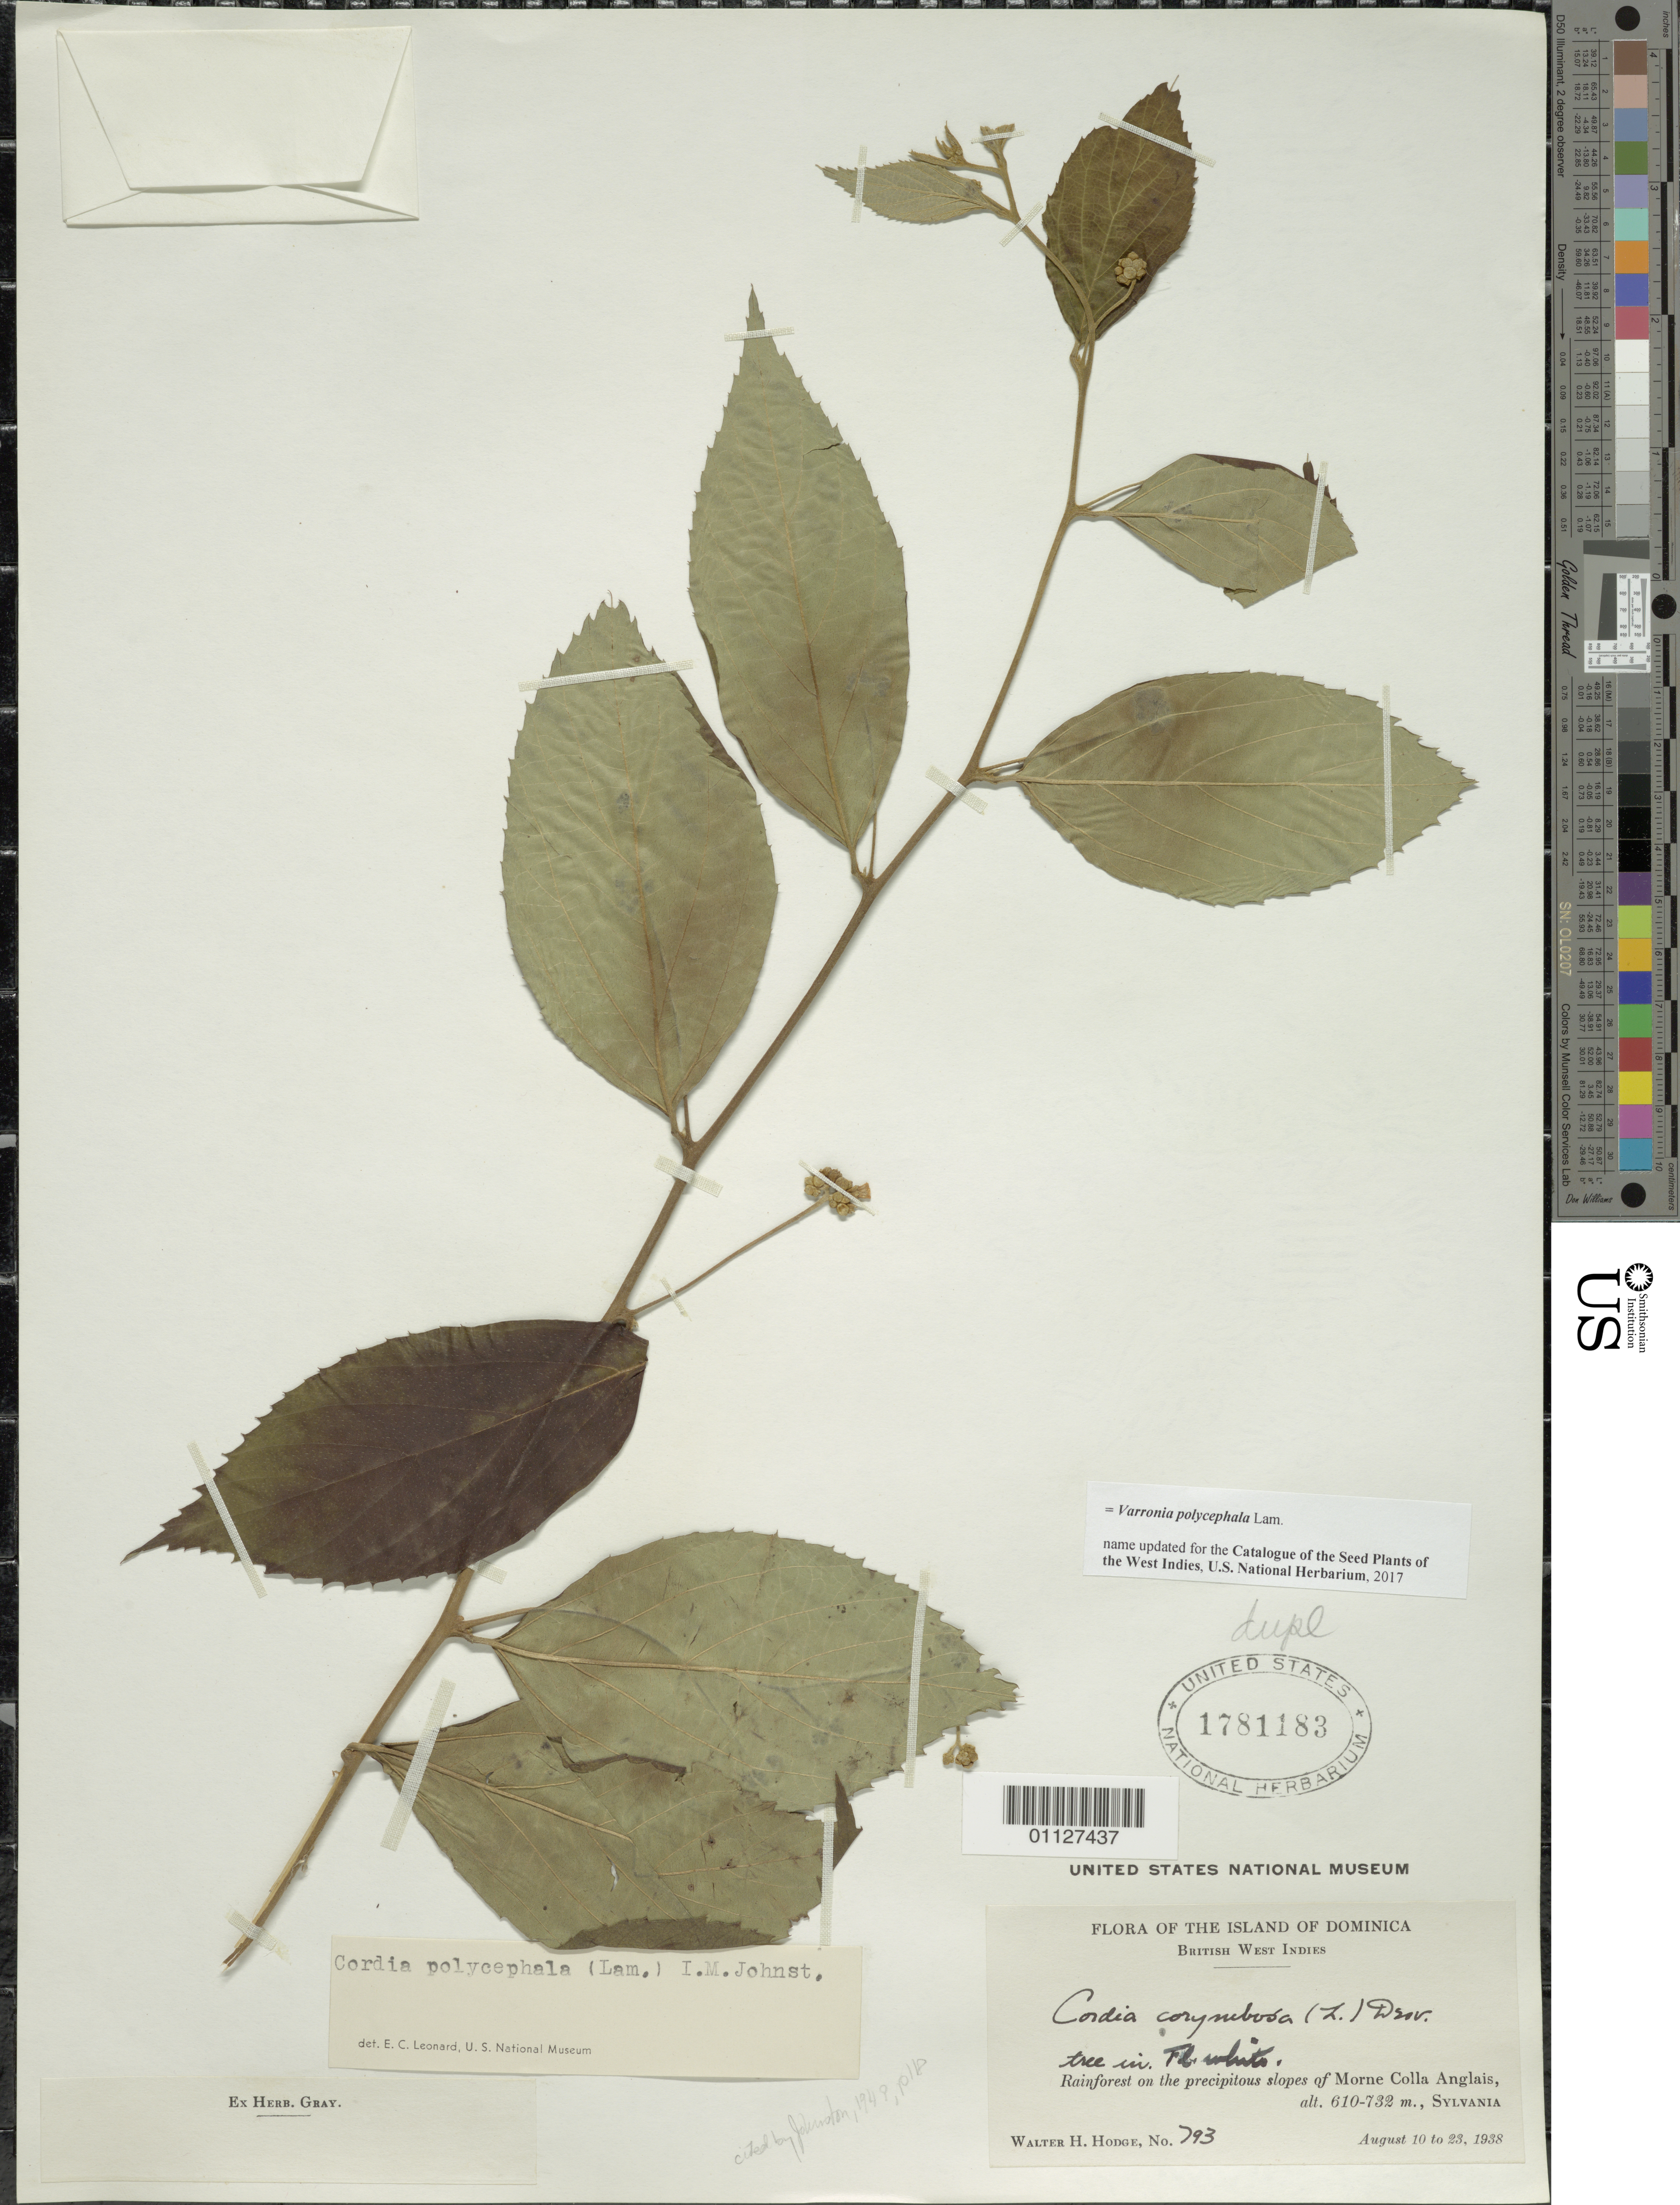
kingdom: Plantae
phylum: Tracheophyta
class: Magnoliopsida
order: Boraginales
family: Cordiaceae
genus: Varronia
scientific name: Varronia polycephala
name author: Lam.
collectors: W. Hodge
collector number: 793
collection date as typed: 10 Aug 1938 to 23 Aug 1938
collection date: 1938-08-10/1938-08-23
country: Dominica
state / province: St. Paul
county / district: Sylvania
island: Dominica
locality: Rainforest on the precipitous slopes of Morne Colla Anglais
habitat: Rainforest on precipitous slopes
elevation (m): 610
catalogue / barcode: US 1781183